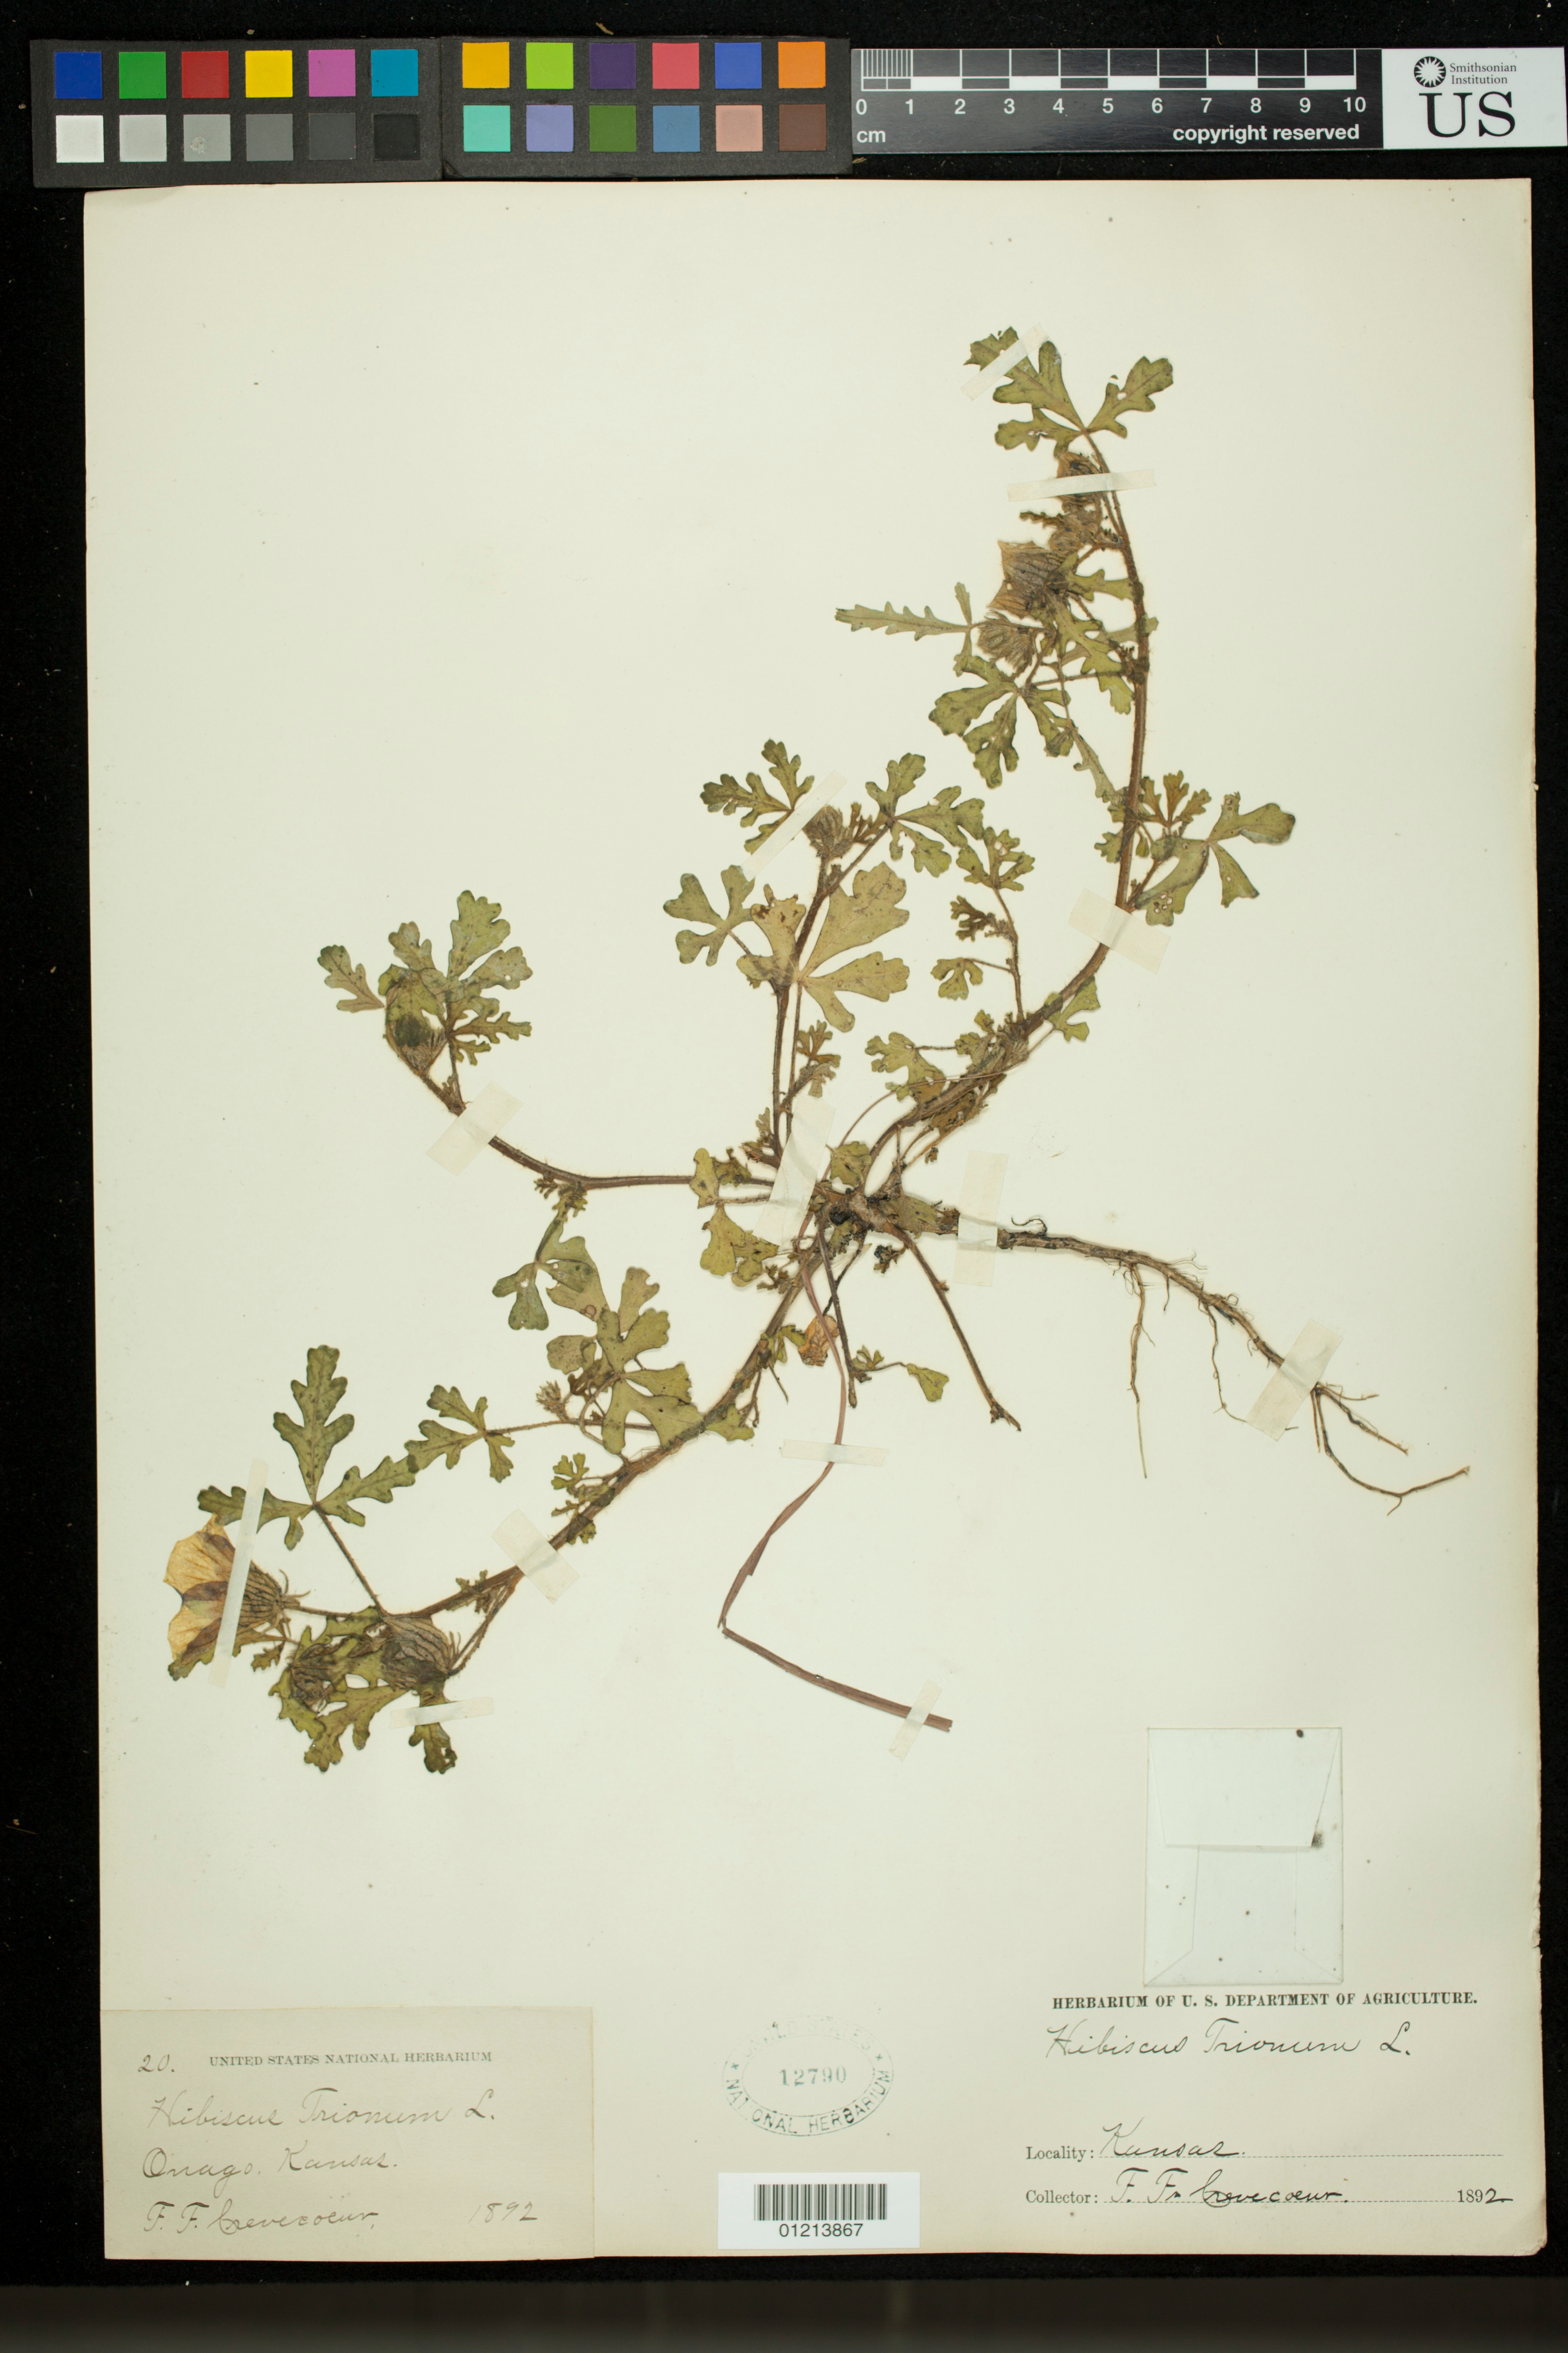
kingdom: Plantae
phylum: Tracheophyta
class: Magnoliopsida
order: Malvales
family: Malvaceae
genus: Hibiscus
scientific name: Hibiscus trionum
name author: L.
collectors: F. F. Crevecoeur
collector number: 20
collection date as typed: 1892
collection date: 1892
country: United States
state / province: Kansas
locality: Onaga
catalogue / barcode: US 12790